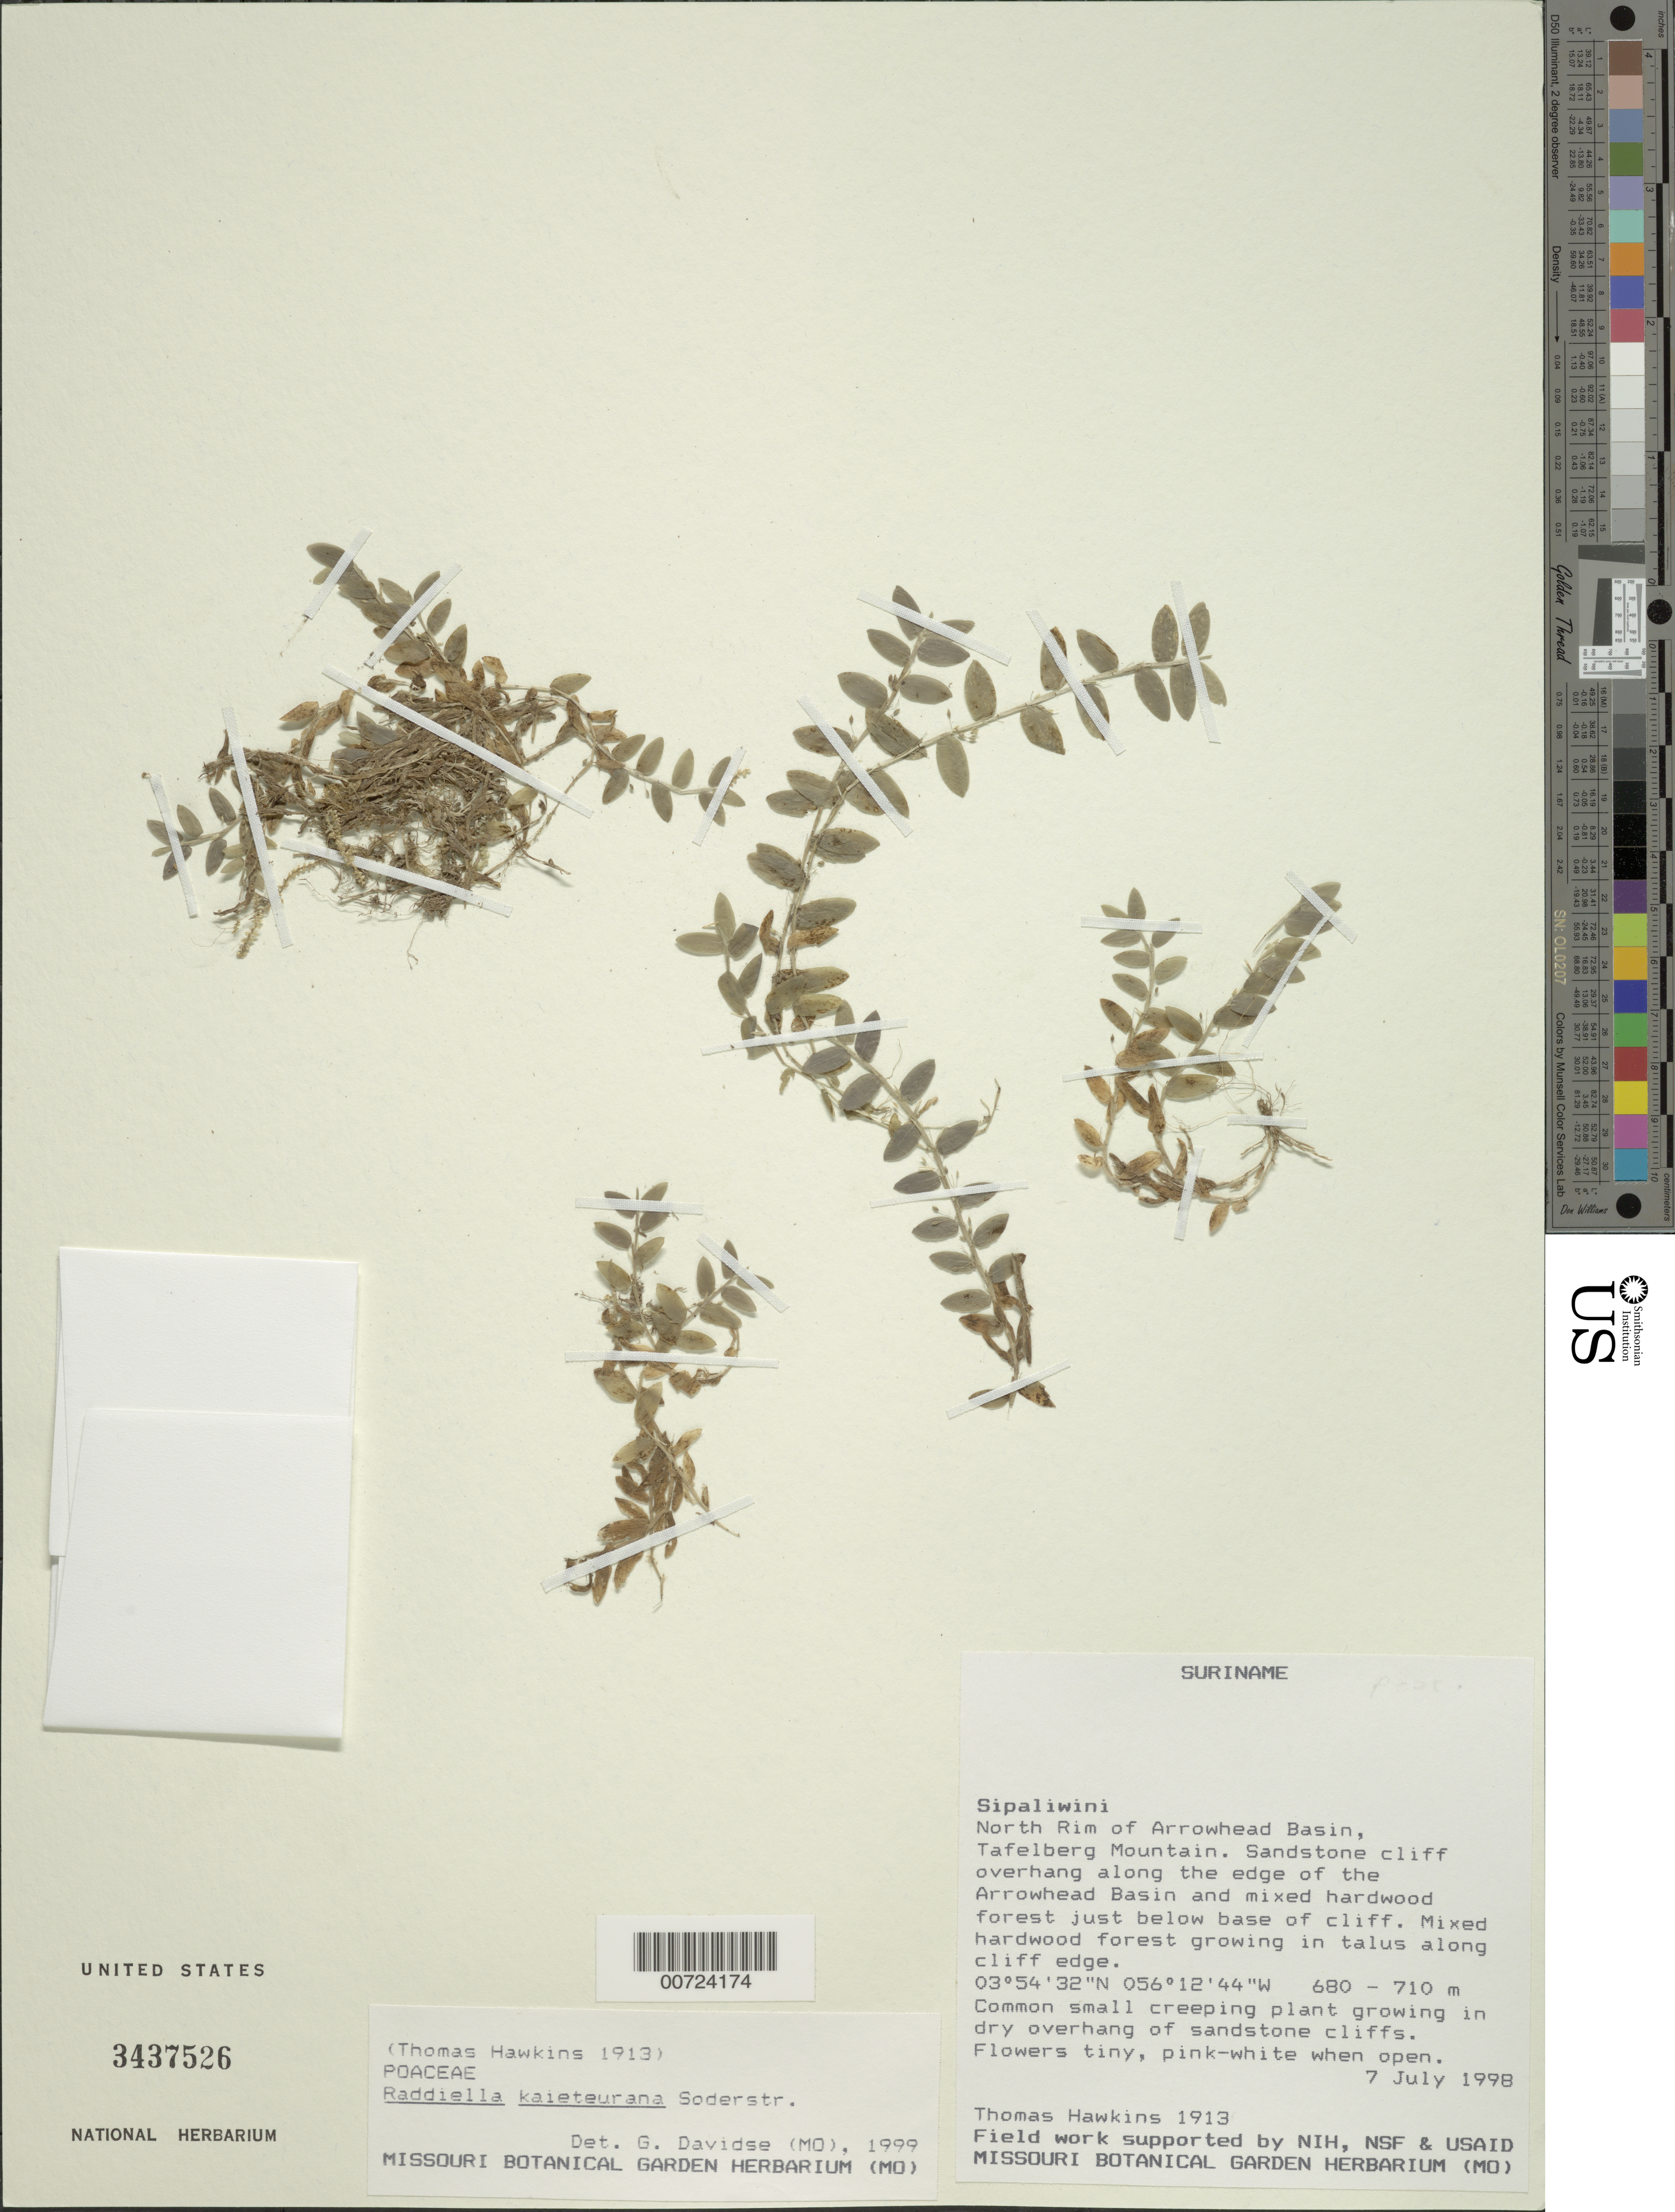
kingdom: Plantae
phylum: Tracheophyta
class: Liliopsida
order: Poales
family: Poaceae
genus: Raddiella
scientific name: Raddiella kaieteurana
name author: Soderstr.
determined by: Davidse, Gerrit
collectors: T. Hawkins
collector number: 1913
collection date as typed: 7-Jul-98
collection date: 1998-07-07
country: Suriname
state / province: Sipaliwini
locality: Tafelberg (Table Mountain), Arrowhead Basin, N rim of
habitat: Sandstone cliff overhang along edge of basin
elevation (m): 680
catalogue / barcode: US 3437526